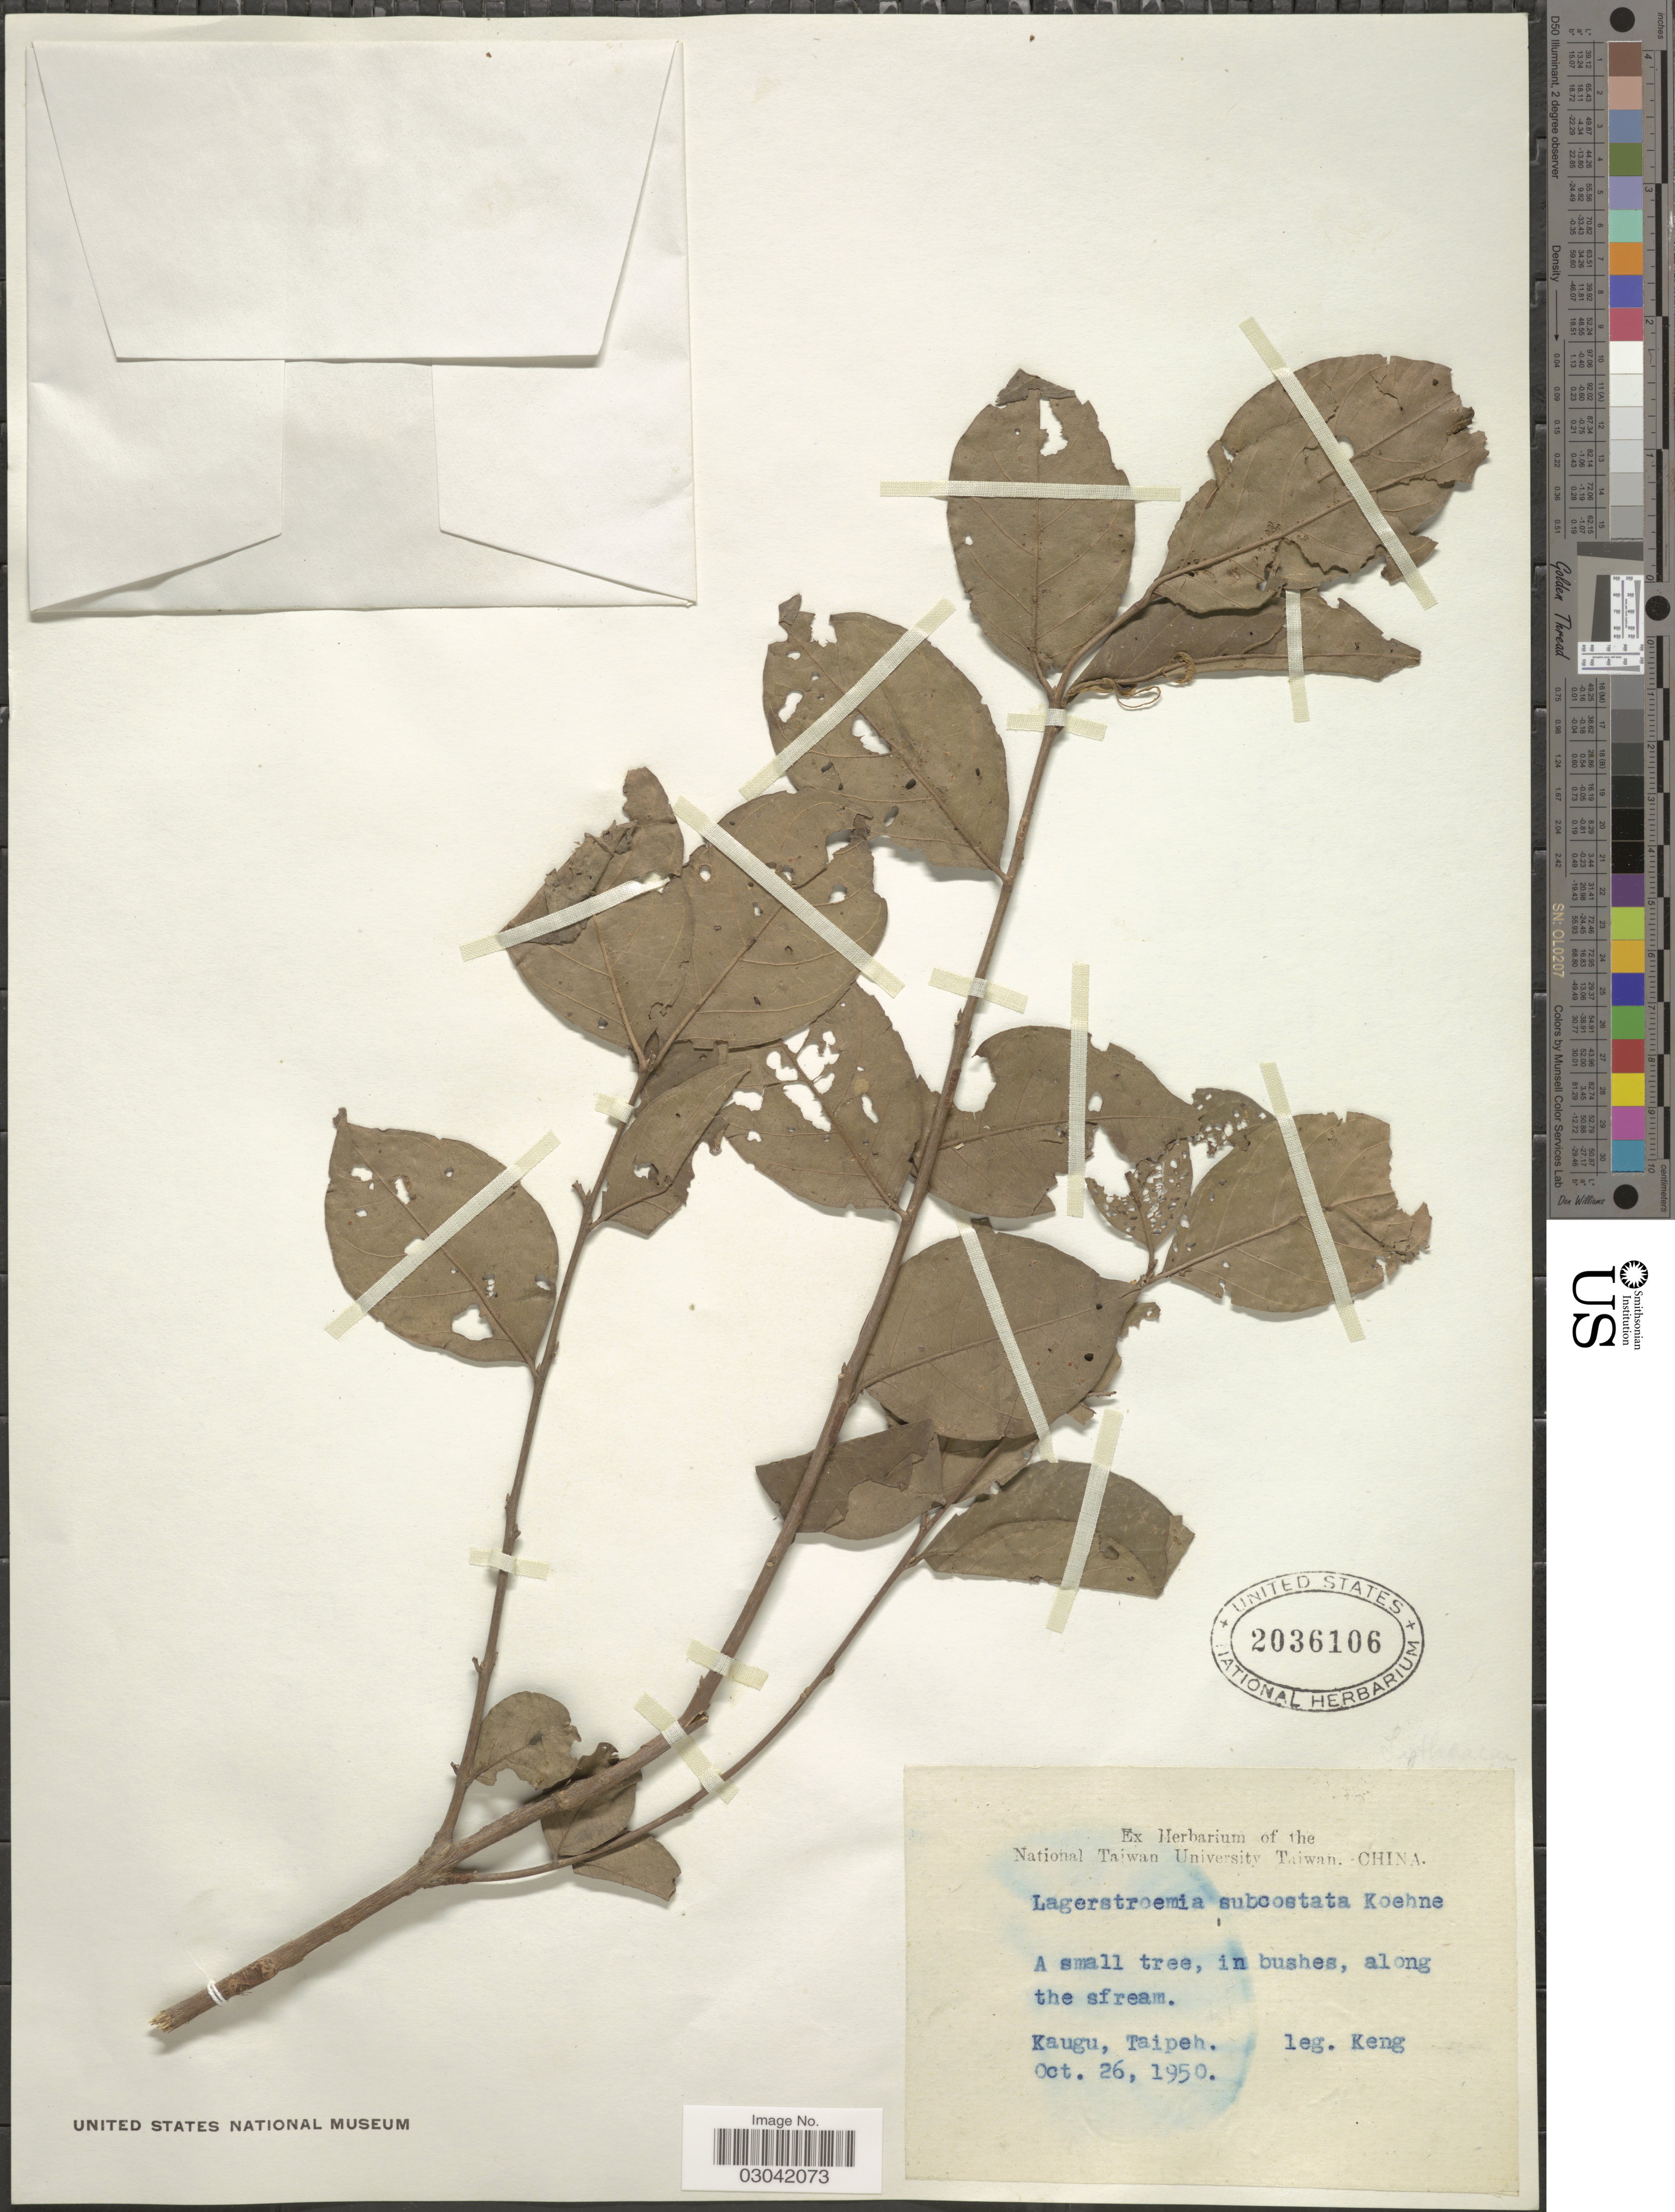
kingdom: Plantae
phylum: Tracheophyta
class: Magnoliopsida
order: Myrtales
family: Lythraceae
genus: Lagerstroemia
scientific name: Lagerstroemia subcostata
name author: Koehne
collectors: -- Keng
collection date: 1950-10-26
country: Taiwan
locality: Kaugu, Taipeh.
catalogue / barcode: US 2036106